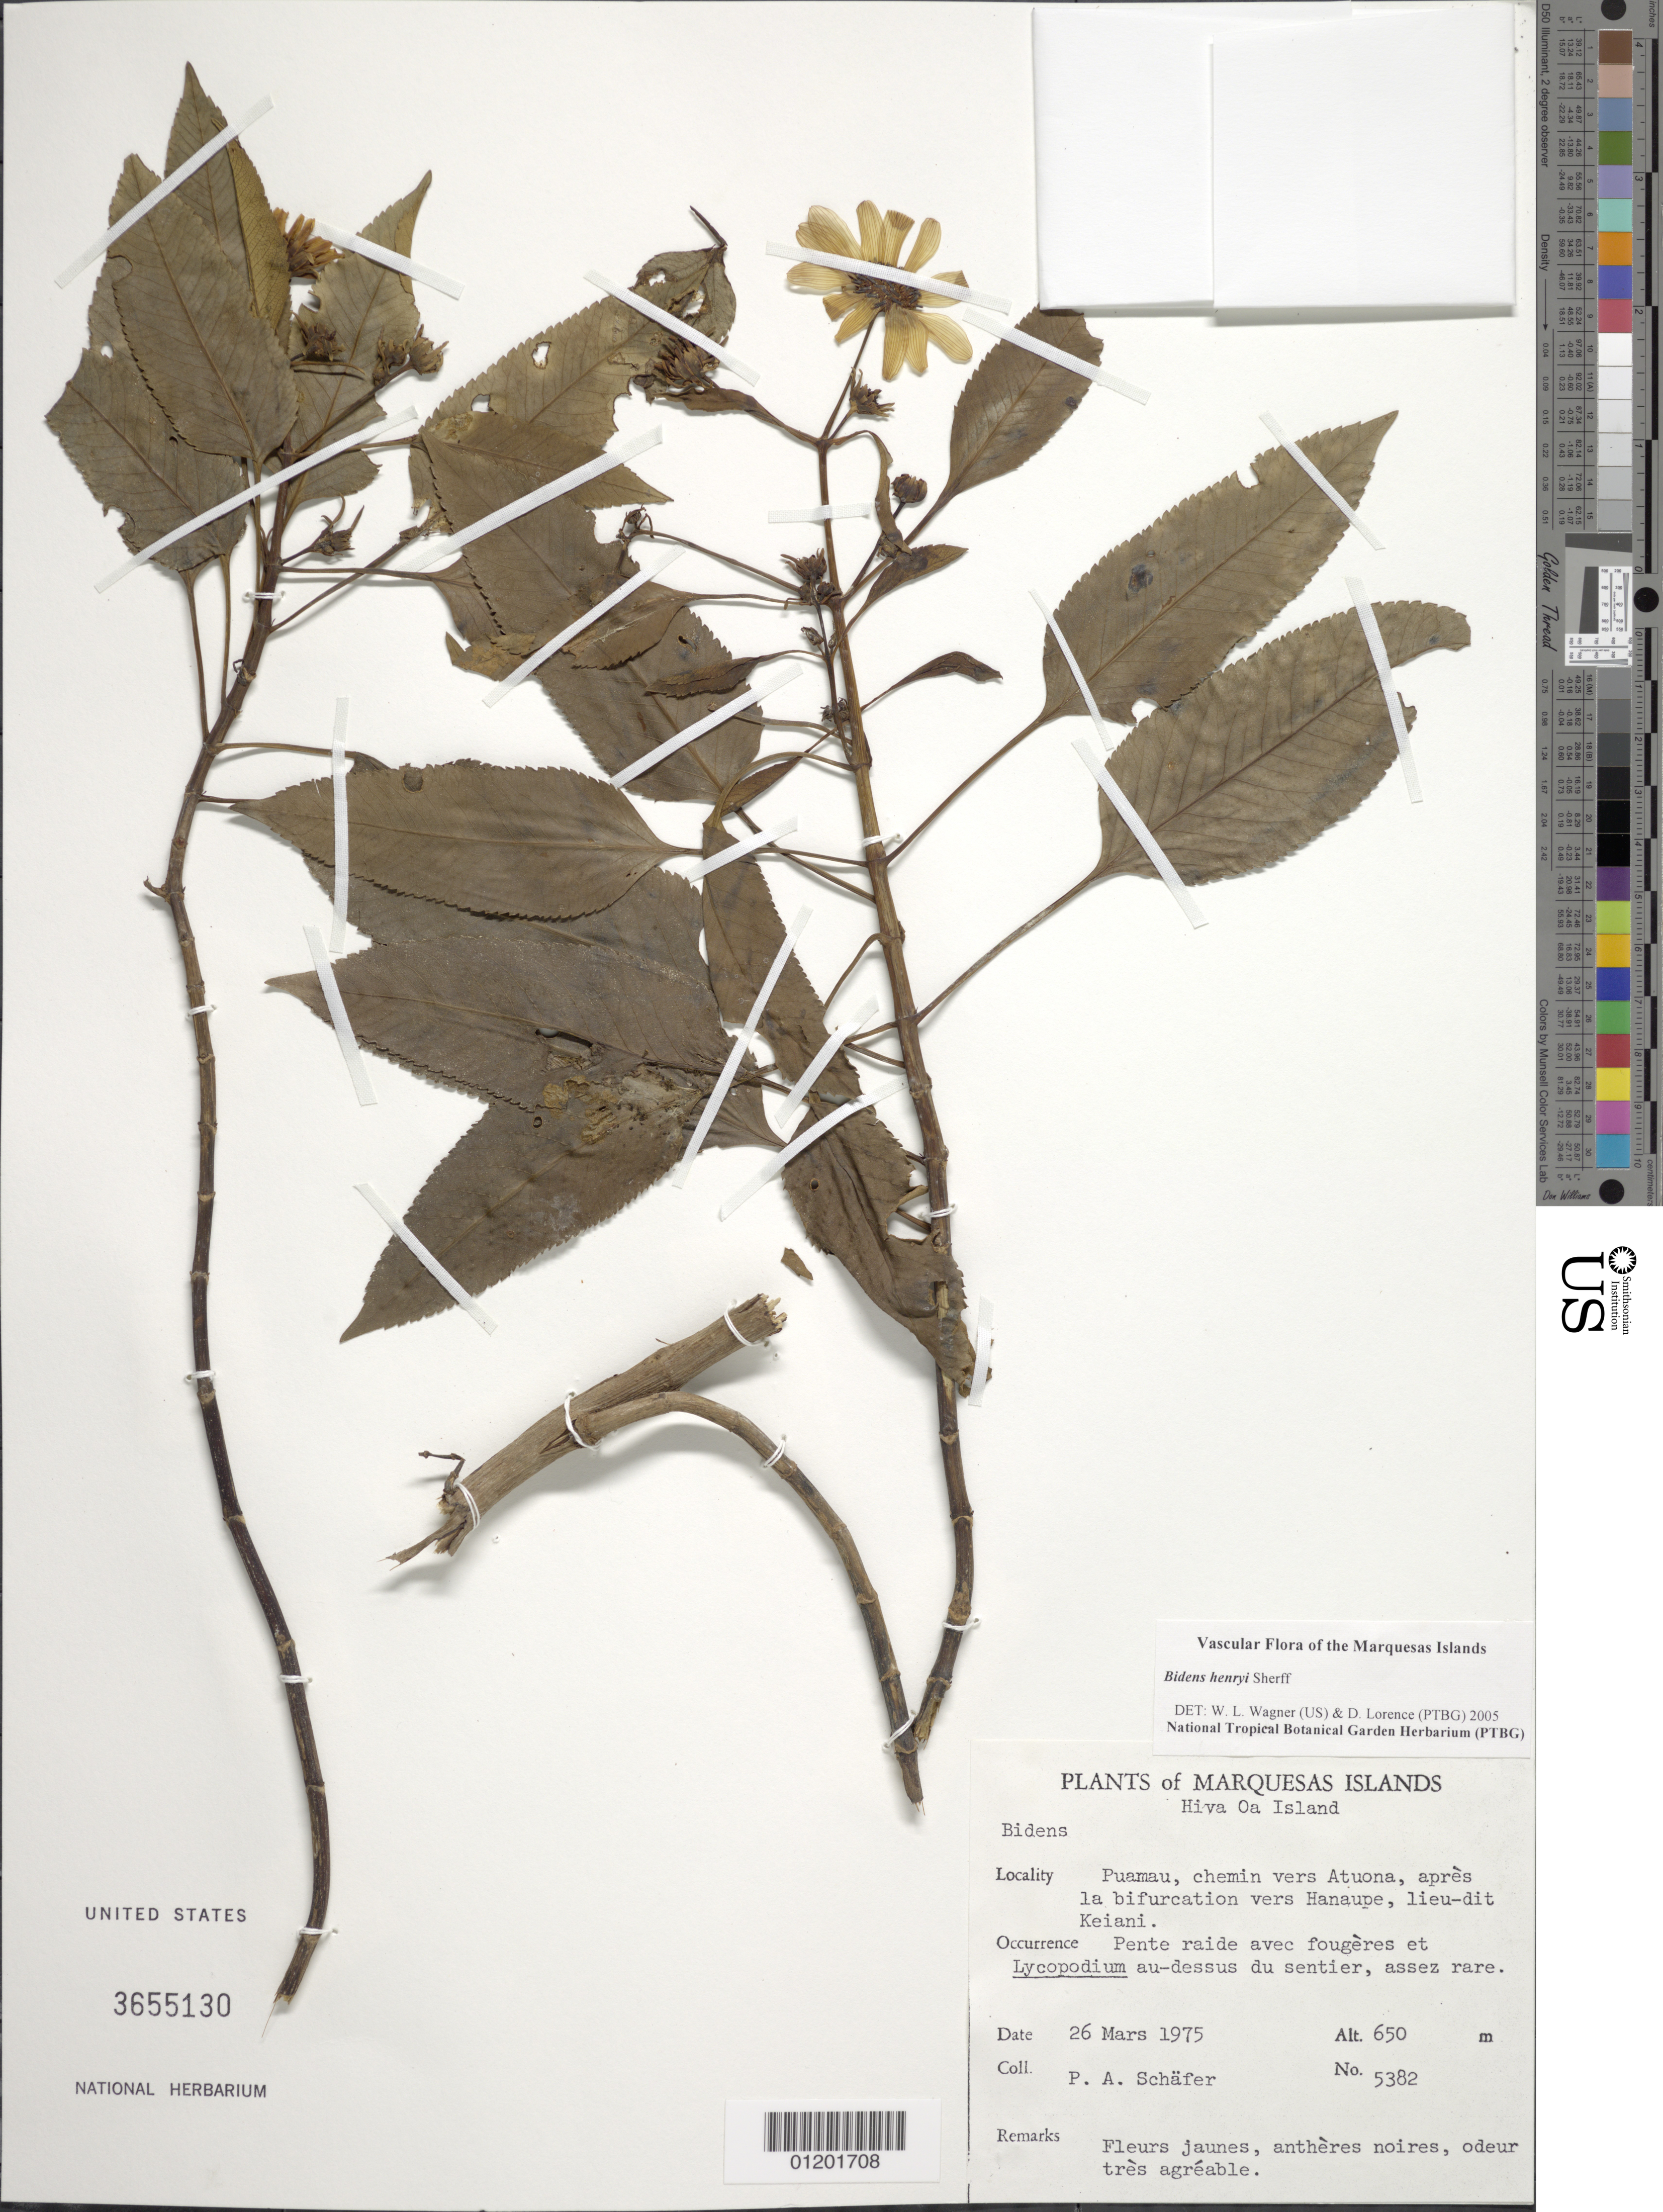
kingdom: Plantae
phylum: Tracheophyta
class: Magnoliopsida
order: Asterales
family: Asteraceae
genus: Bidens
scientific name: Bidens henryi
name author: Sherff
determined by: Wagner, W. L., (BOT), Smithsonian Institution - National Museum of Natural History (UNITED STATES)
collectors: P. A. Schäfer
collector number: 5382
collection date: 1975-03-26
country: French Polynesia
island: Hiva Oa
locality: Puamau, chemin vers Atuona, après la bifurcation vers Hanaupe, lieu-dit Keiani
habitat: Pente raide avec fougères et Lycopodium au-dessus du sentier; assez rare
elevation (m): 650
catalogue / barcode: US 3655130